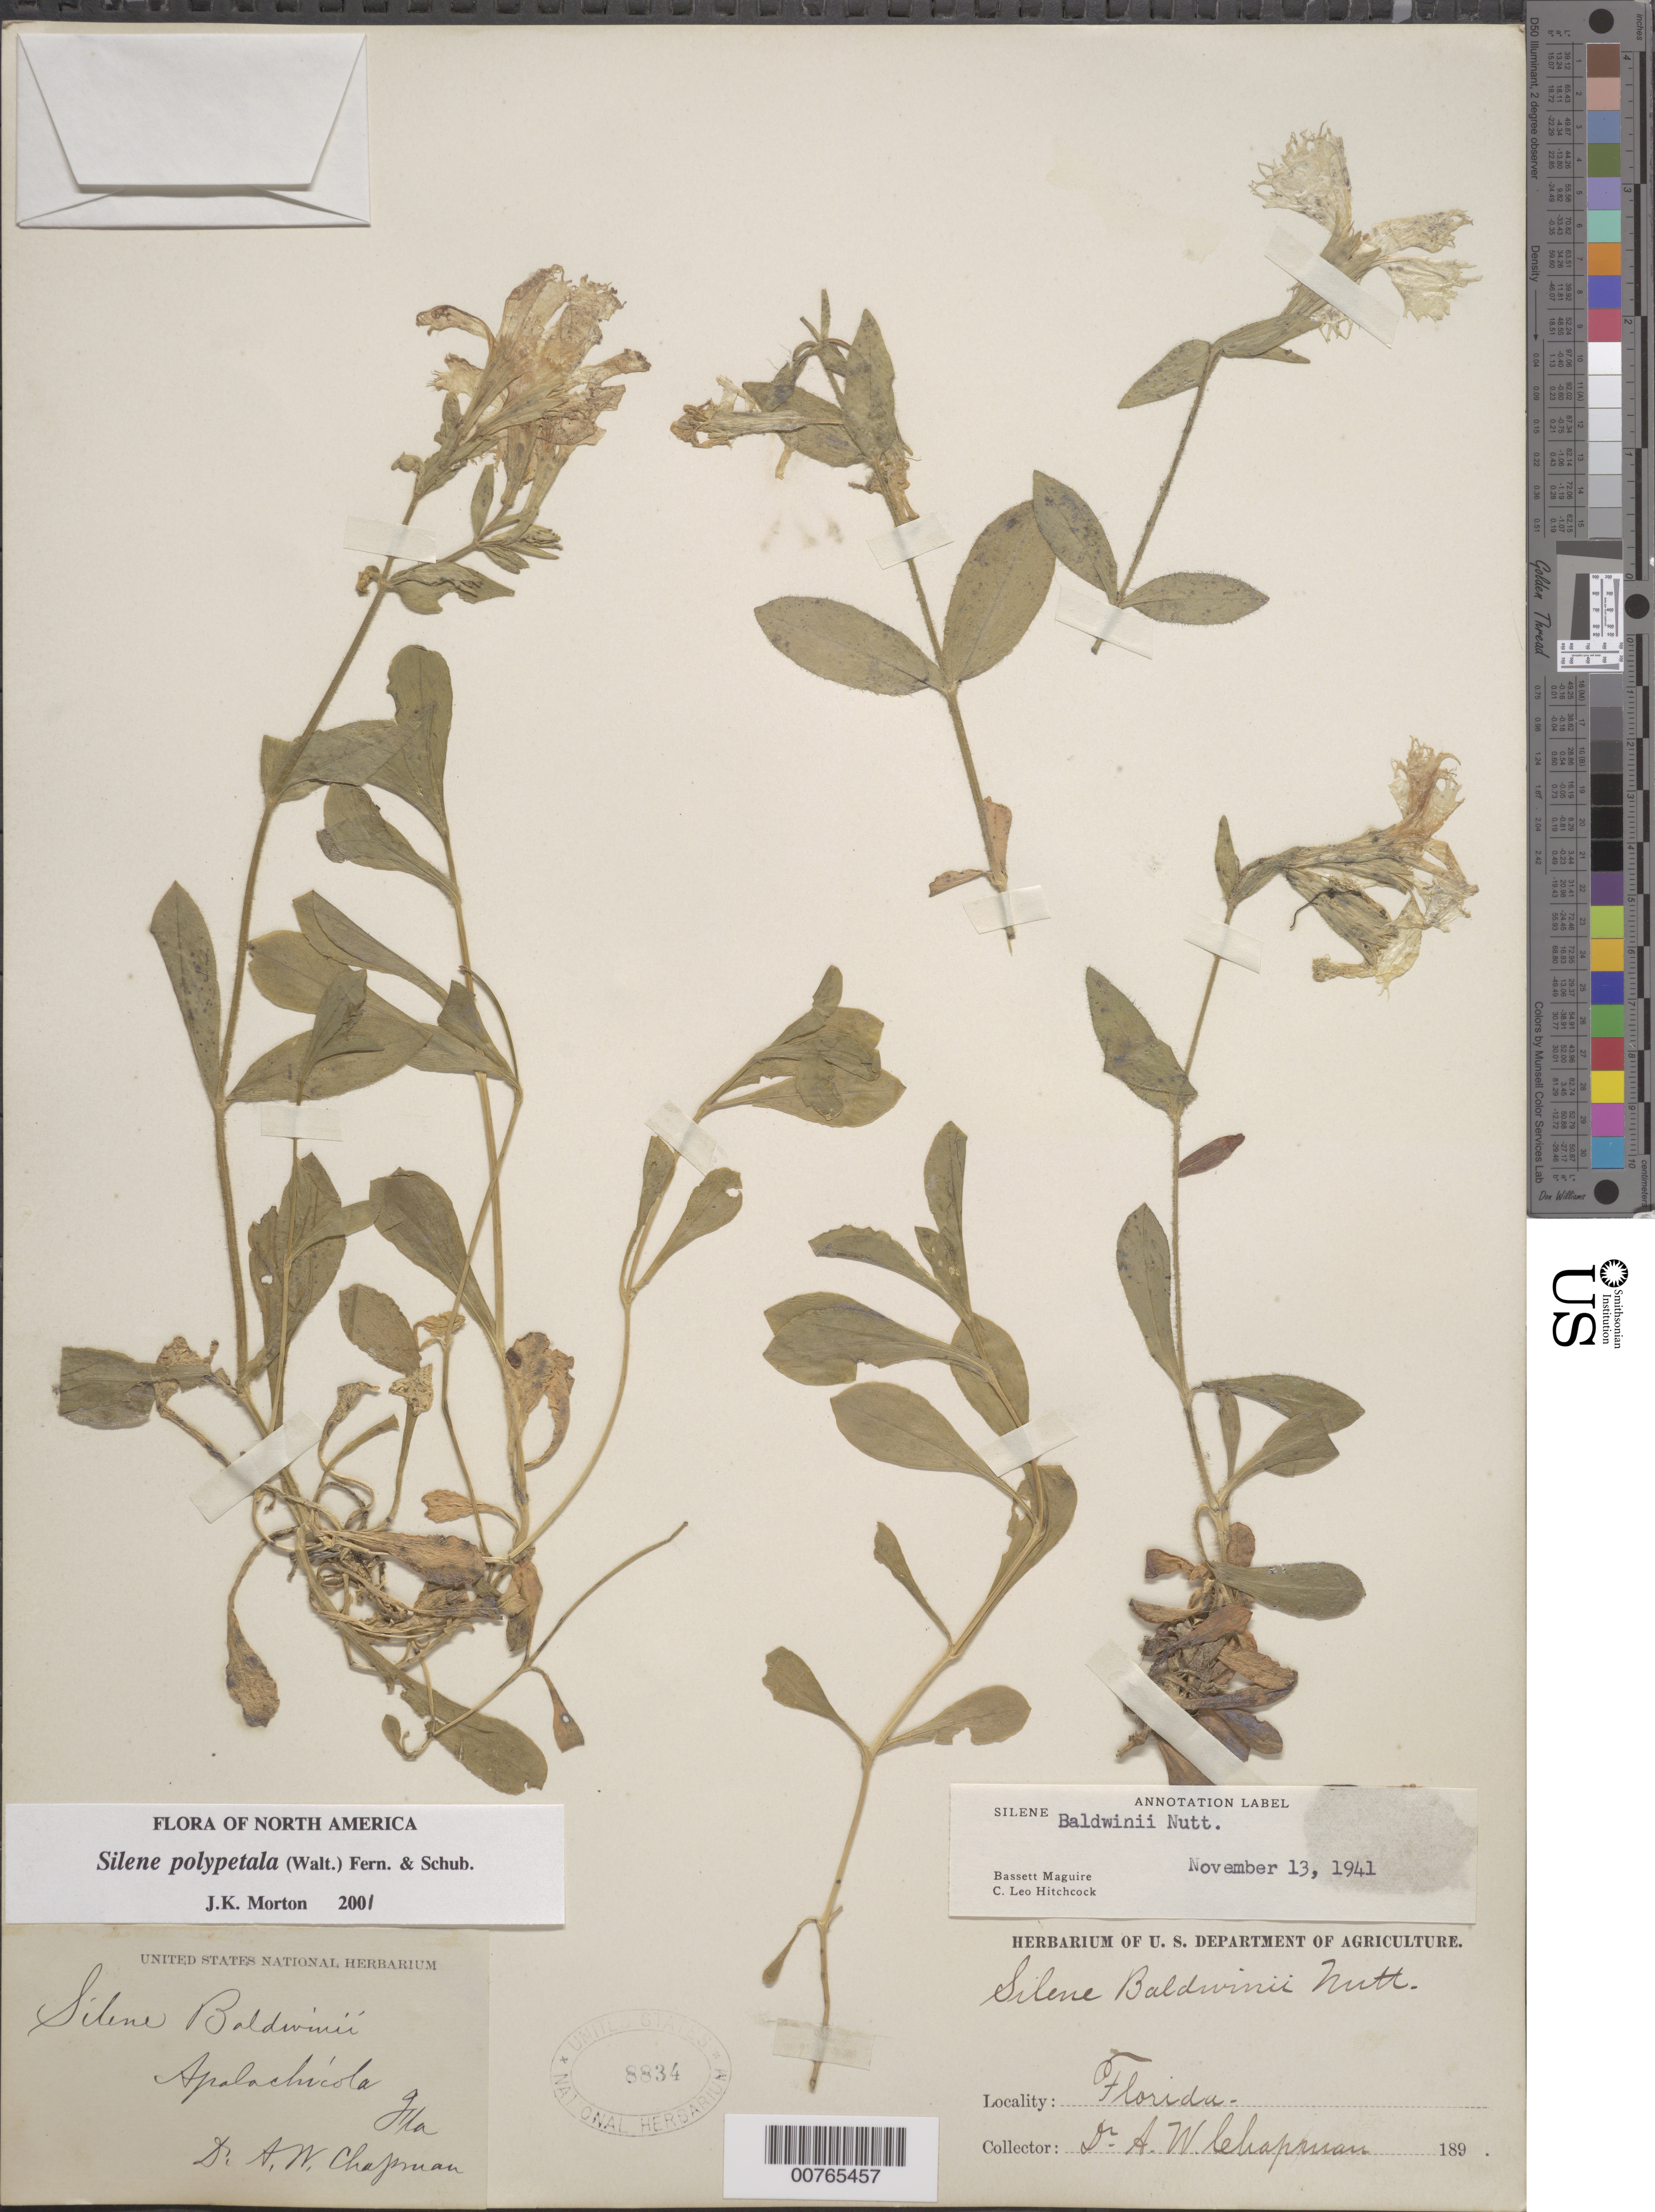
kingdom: Plantae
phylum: Tracheophyta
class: Magnoliopsida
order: Caryophyllales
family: Caryophyllaceae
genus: Silene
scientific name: Silene polypetala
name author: (Walter) Fernald &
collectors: A. W. Chapman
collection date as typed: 189-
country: United States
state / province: Florida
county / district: Franklin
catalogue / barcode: US 8834